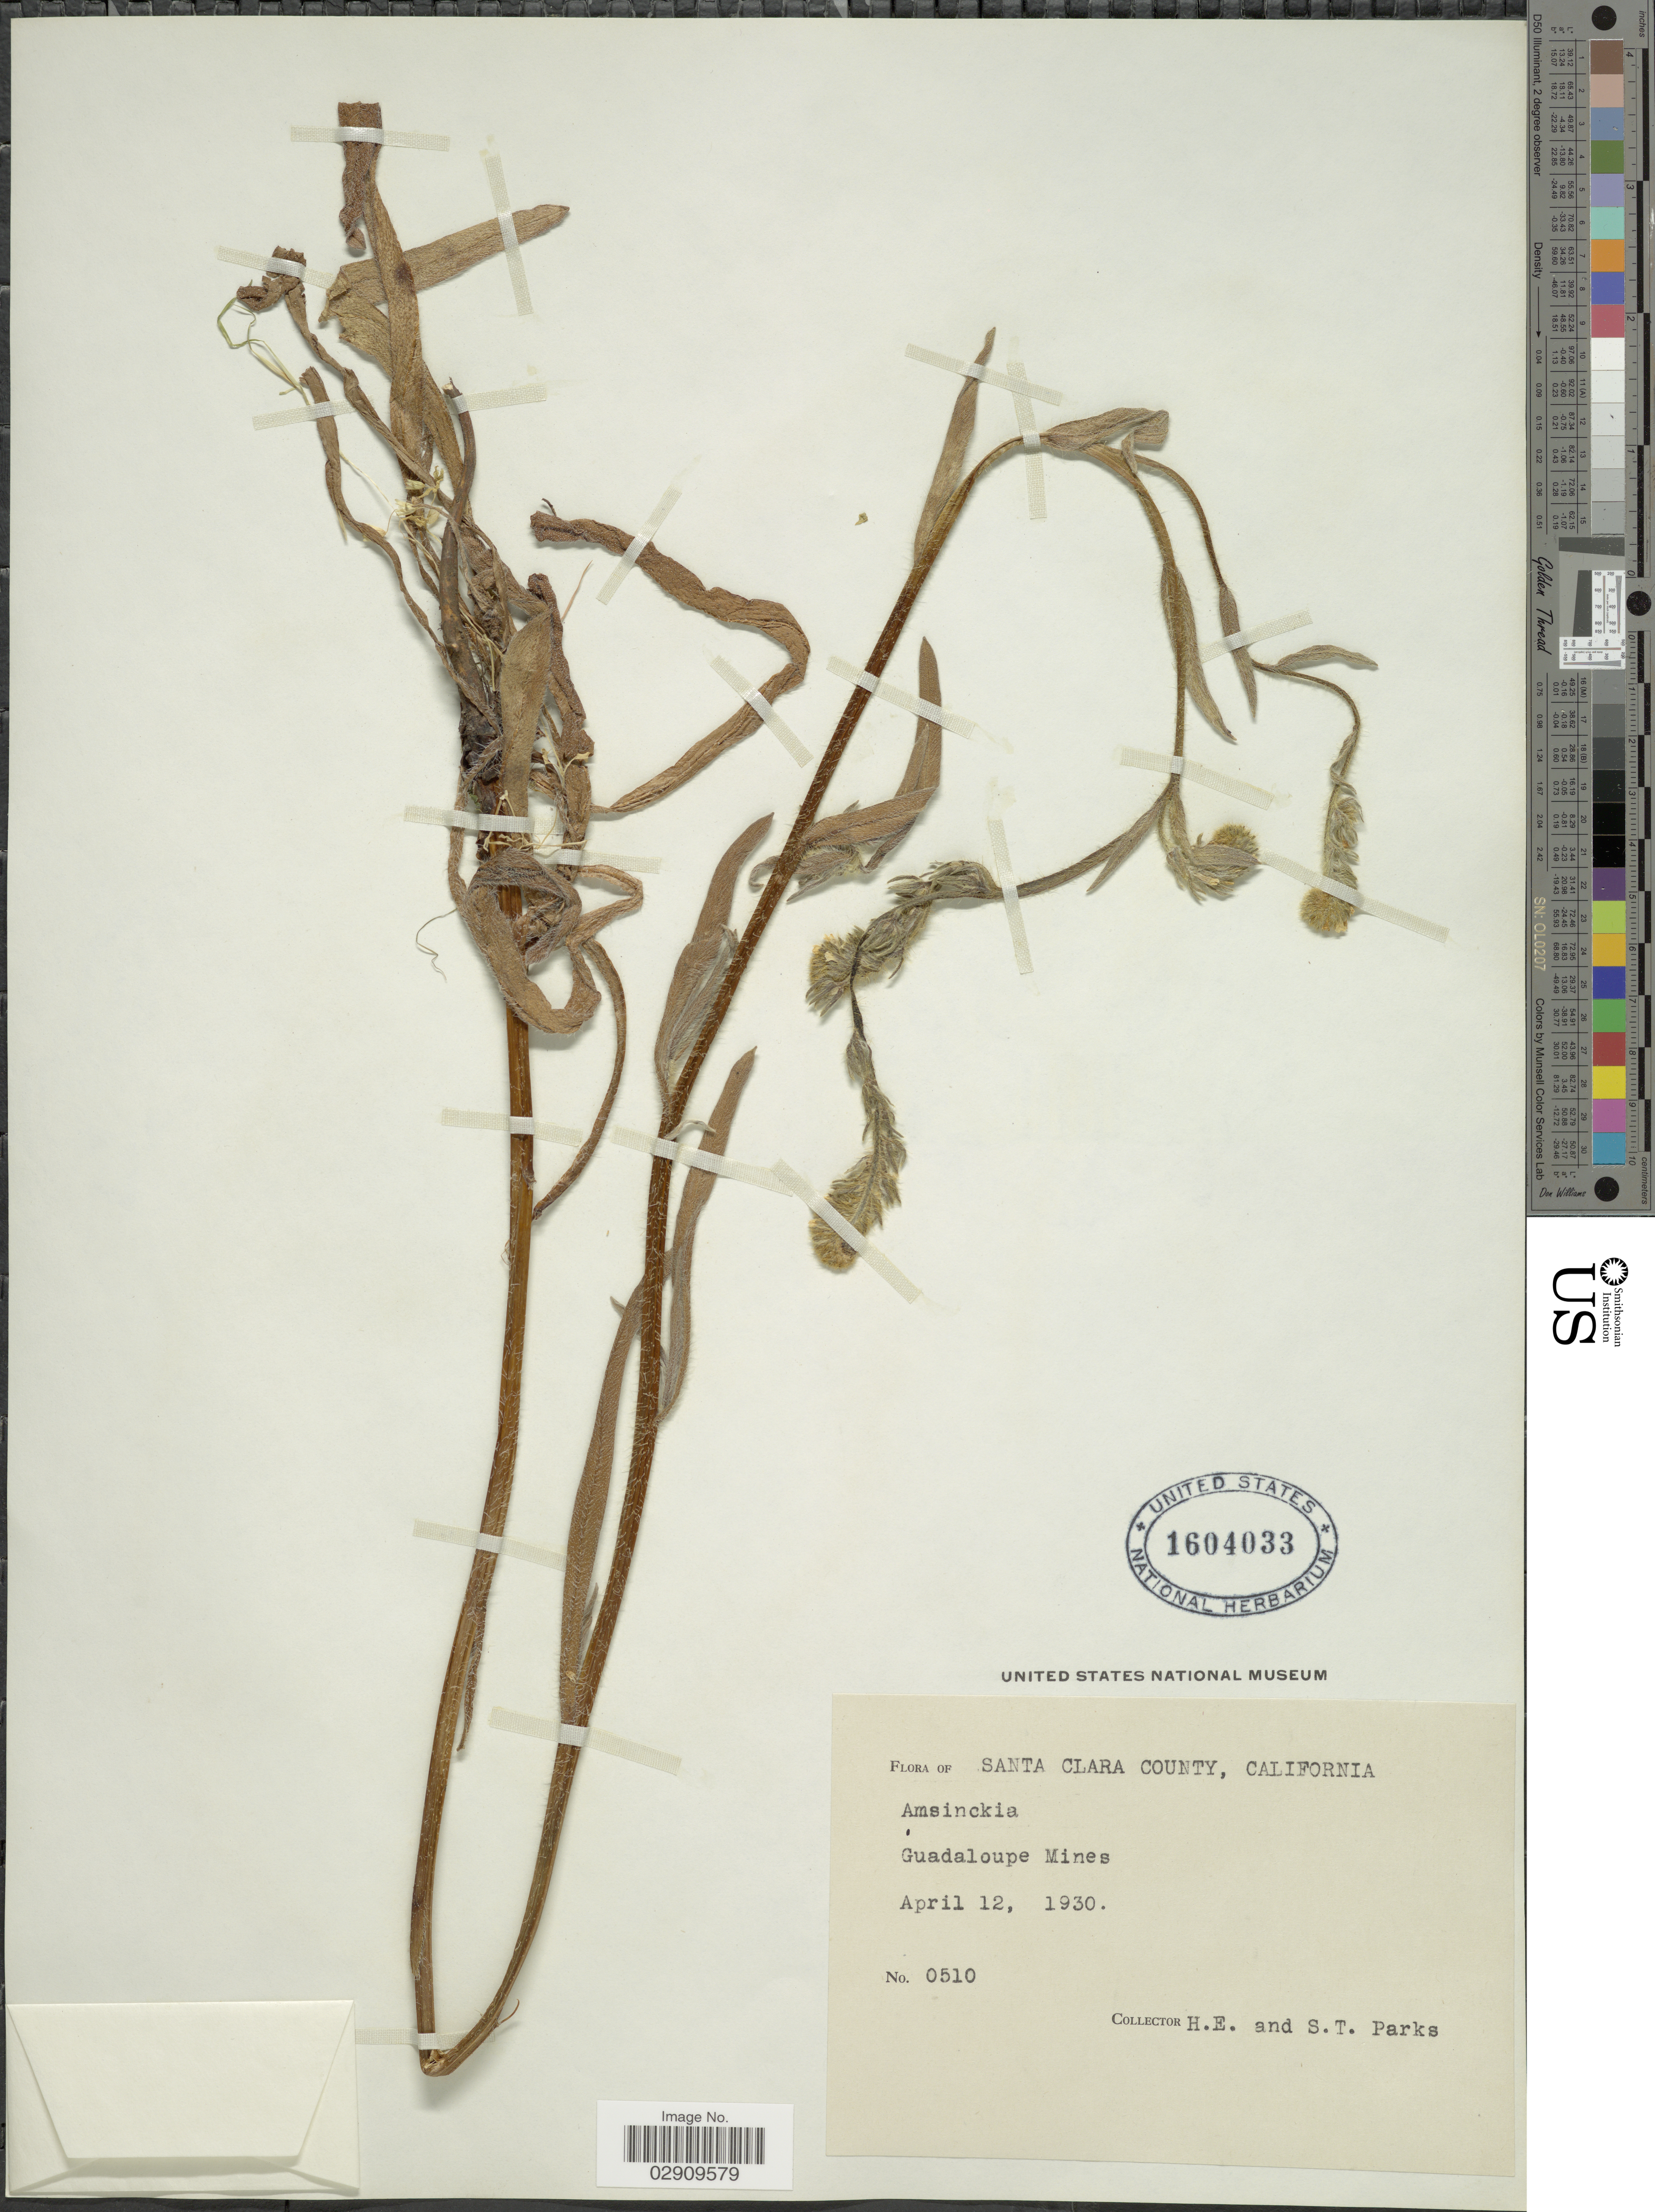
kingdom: Plantae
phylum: Tracheophyta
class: Magnoliopsida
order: Boraginales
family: Boraginaceae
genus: Amsinckia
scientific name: Amsinckia sp.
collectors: H. E. Parks & S. Parks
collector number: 0510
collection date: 1930-04-12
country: United States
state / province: California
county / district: Santa Clara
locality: Santa Clara County. Guadaloupe Mines.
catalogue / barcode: US 1604033